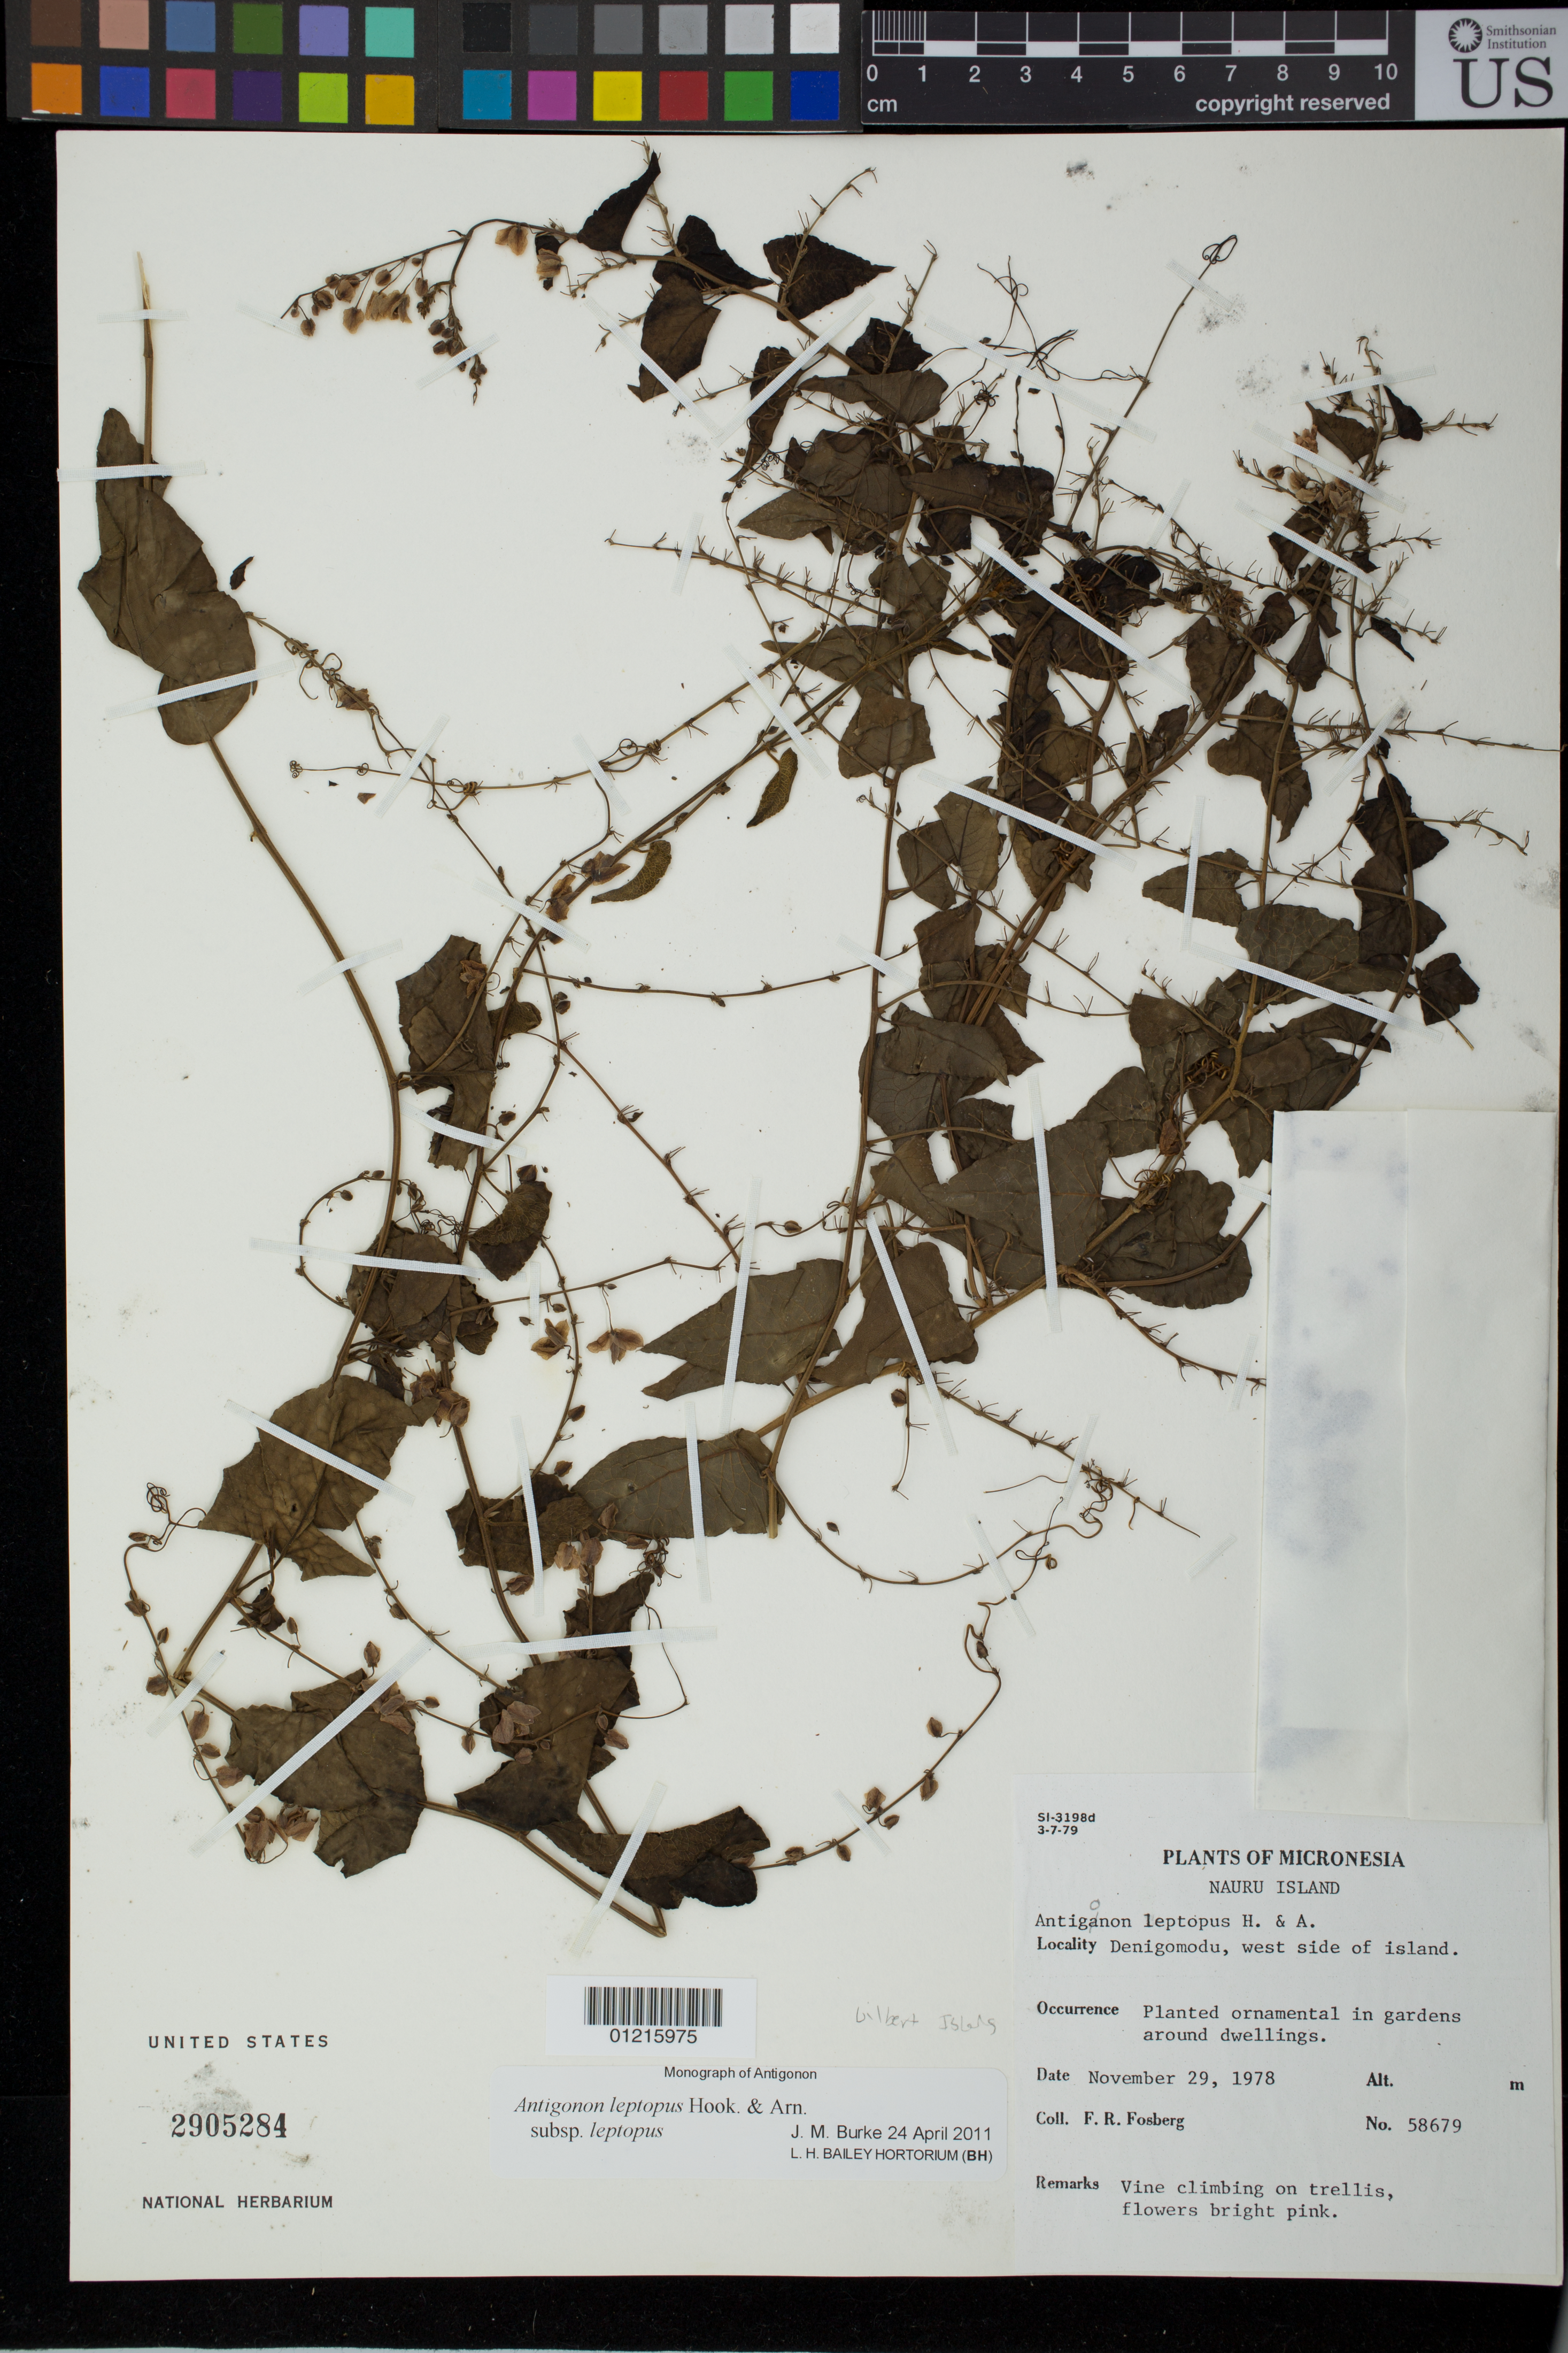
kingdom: Plantae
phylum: Tracheophyta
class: Magnoliopsida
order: Caryophyllales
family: Polygonaceae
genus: Antigonon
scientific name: Antigonon leptopus subsp. leptopus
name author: Hook. & Arn.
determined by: Burke, Jacinta M.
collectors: F. R. Fosberg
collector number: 58679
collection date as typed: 29 Nov 1978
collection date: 1978-11-29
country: Nauru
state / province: Meneng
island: Nauru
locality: Meneng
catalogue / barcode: US 2905284